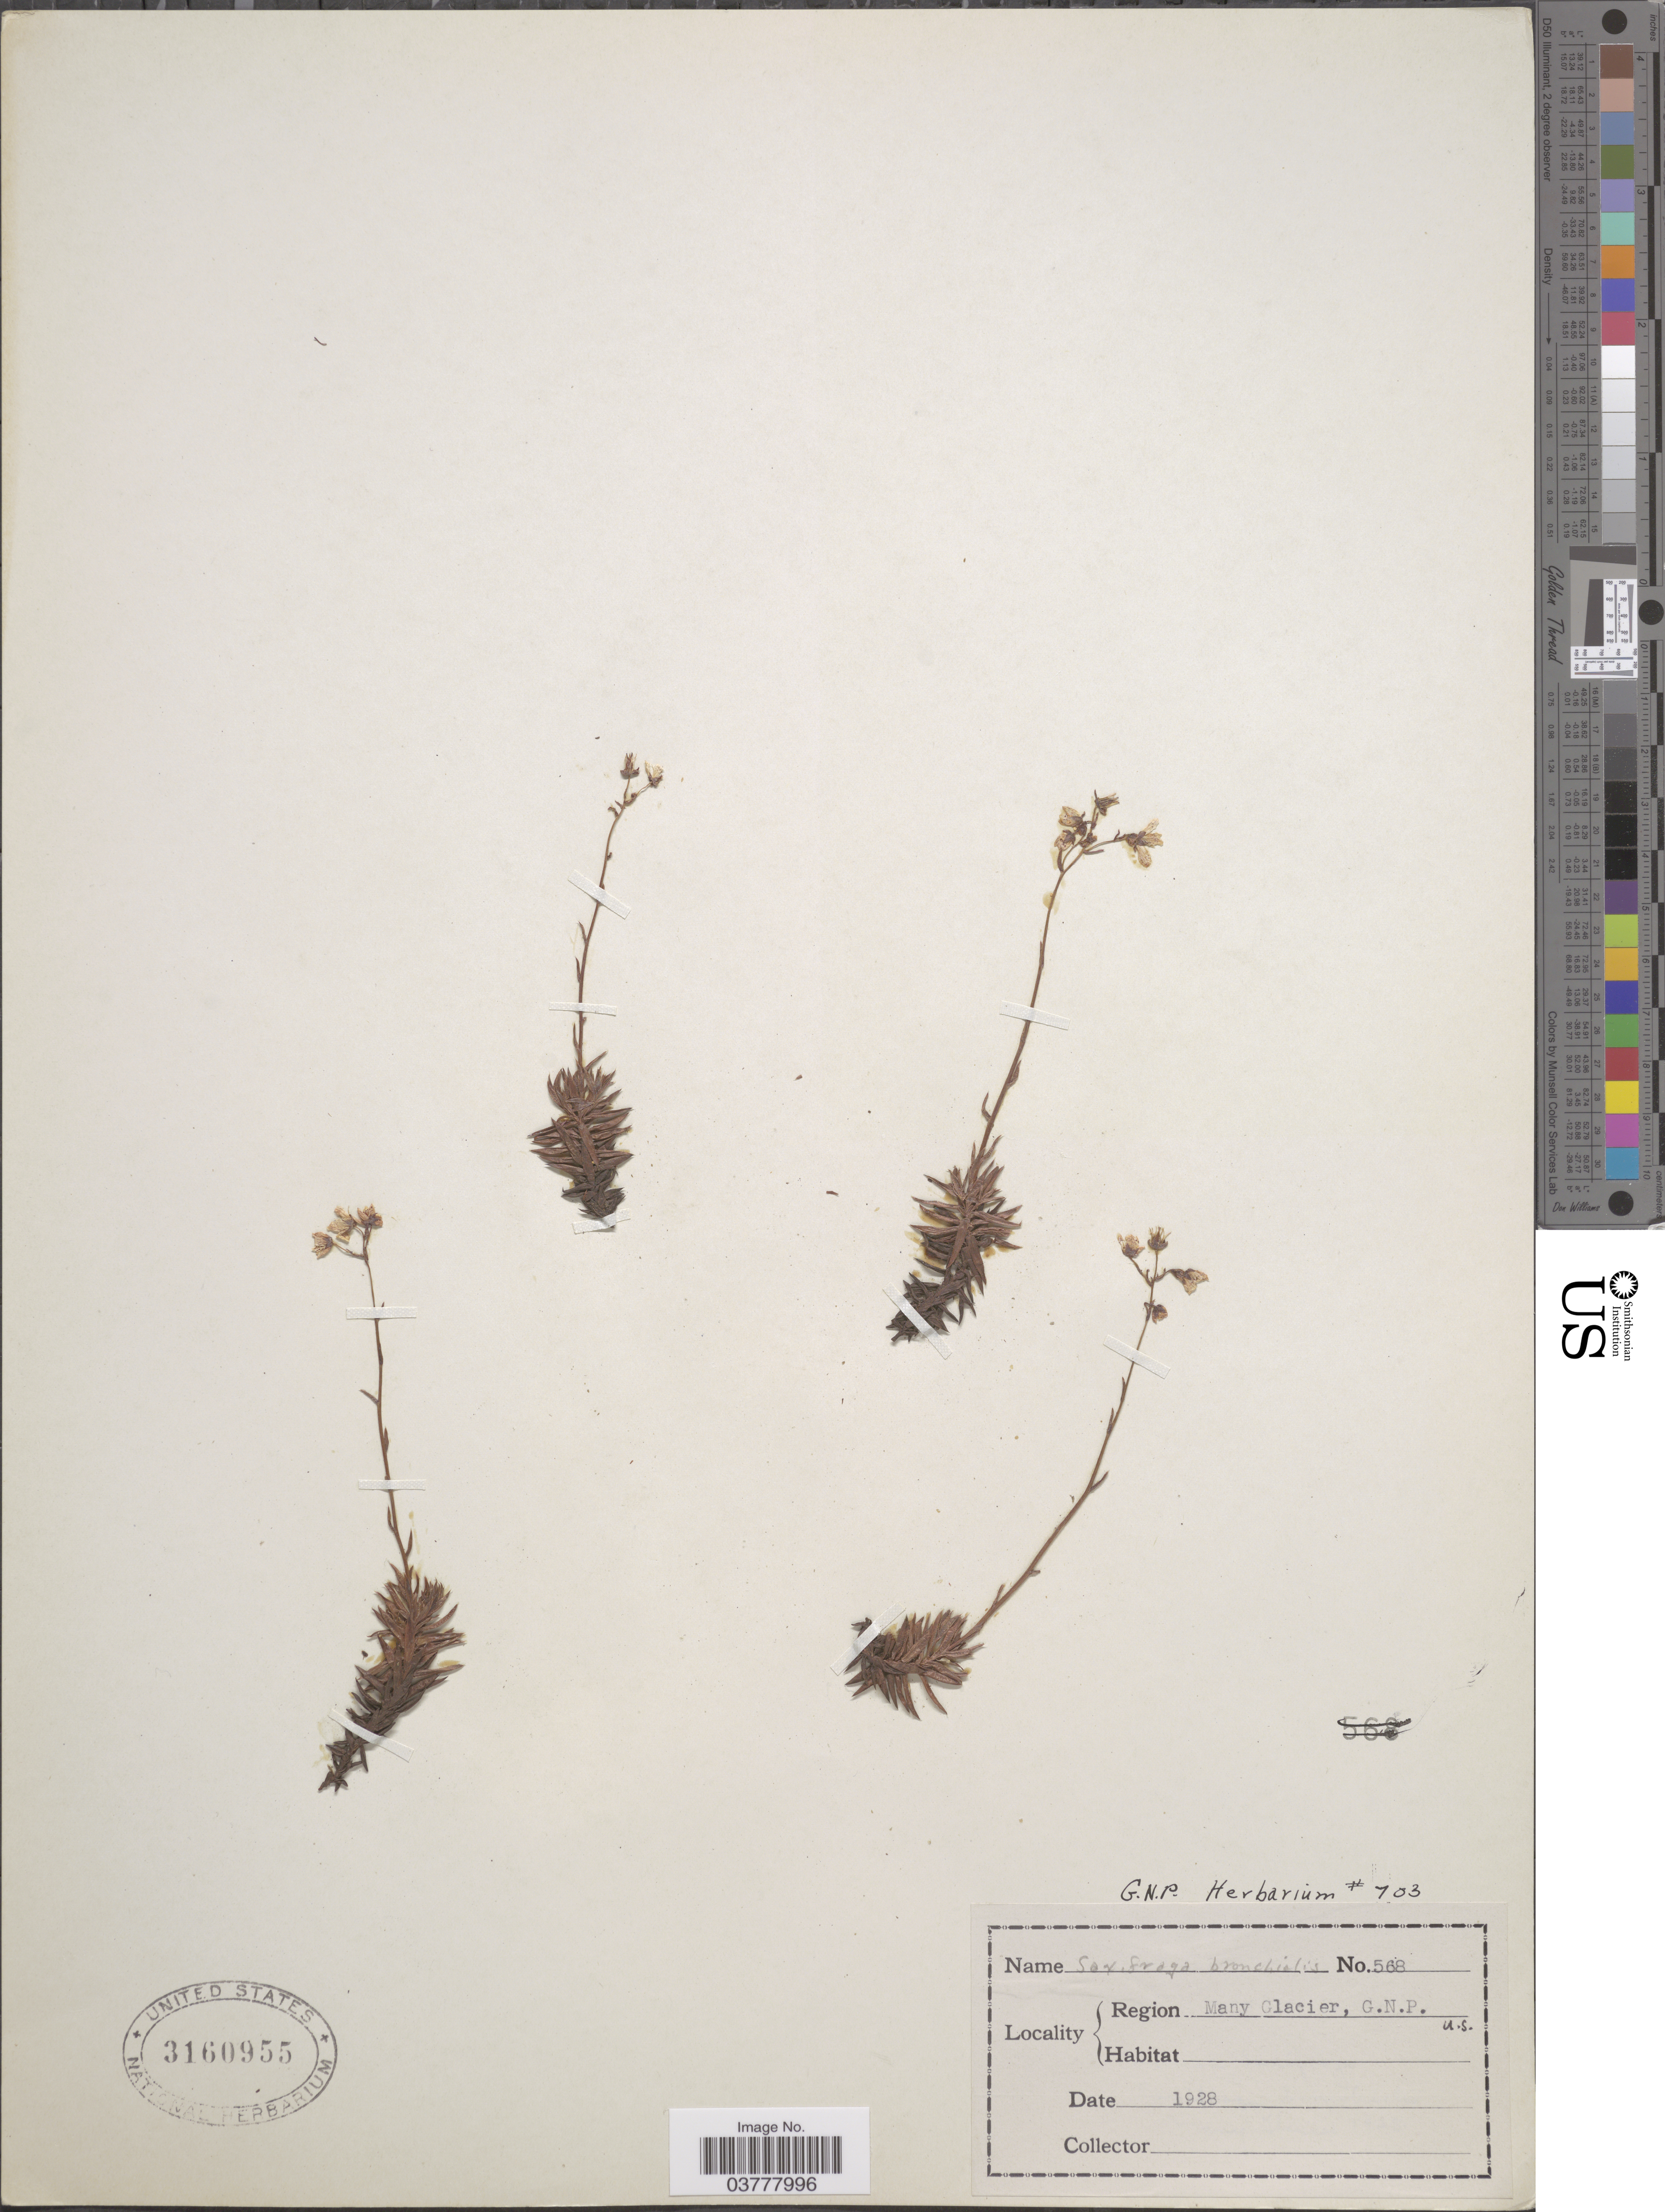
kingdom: Plantae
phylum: Tracheophyta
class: Magnoliopsida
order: Saxifragales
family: Saxifragaceae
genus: Saxifraga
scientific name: Saxifraga bronchialis subsp. austromontana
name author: (Wiegand) Piper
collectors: ex herb. G. N. P.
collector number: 703?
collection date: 1928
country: United States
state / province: Montana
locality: Region Many Glacier, G. N. P.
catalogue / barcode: US 3160955